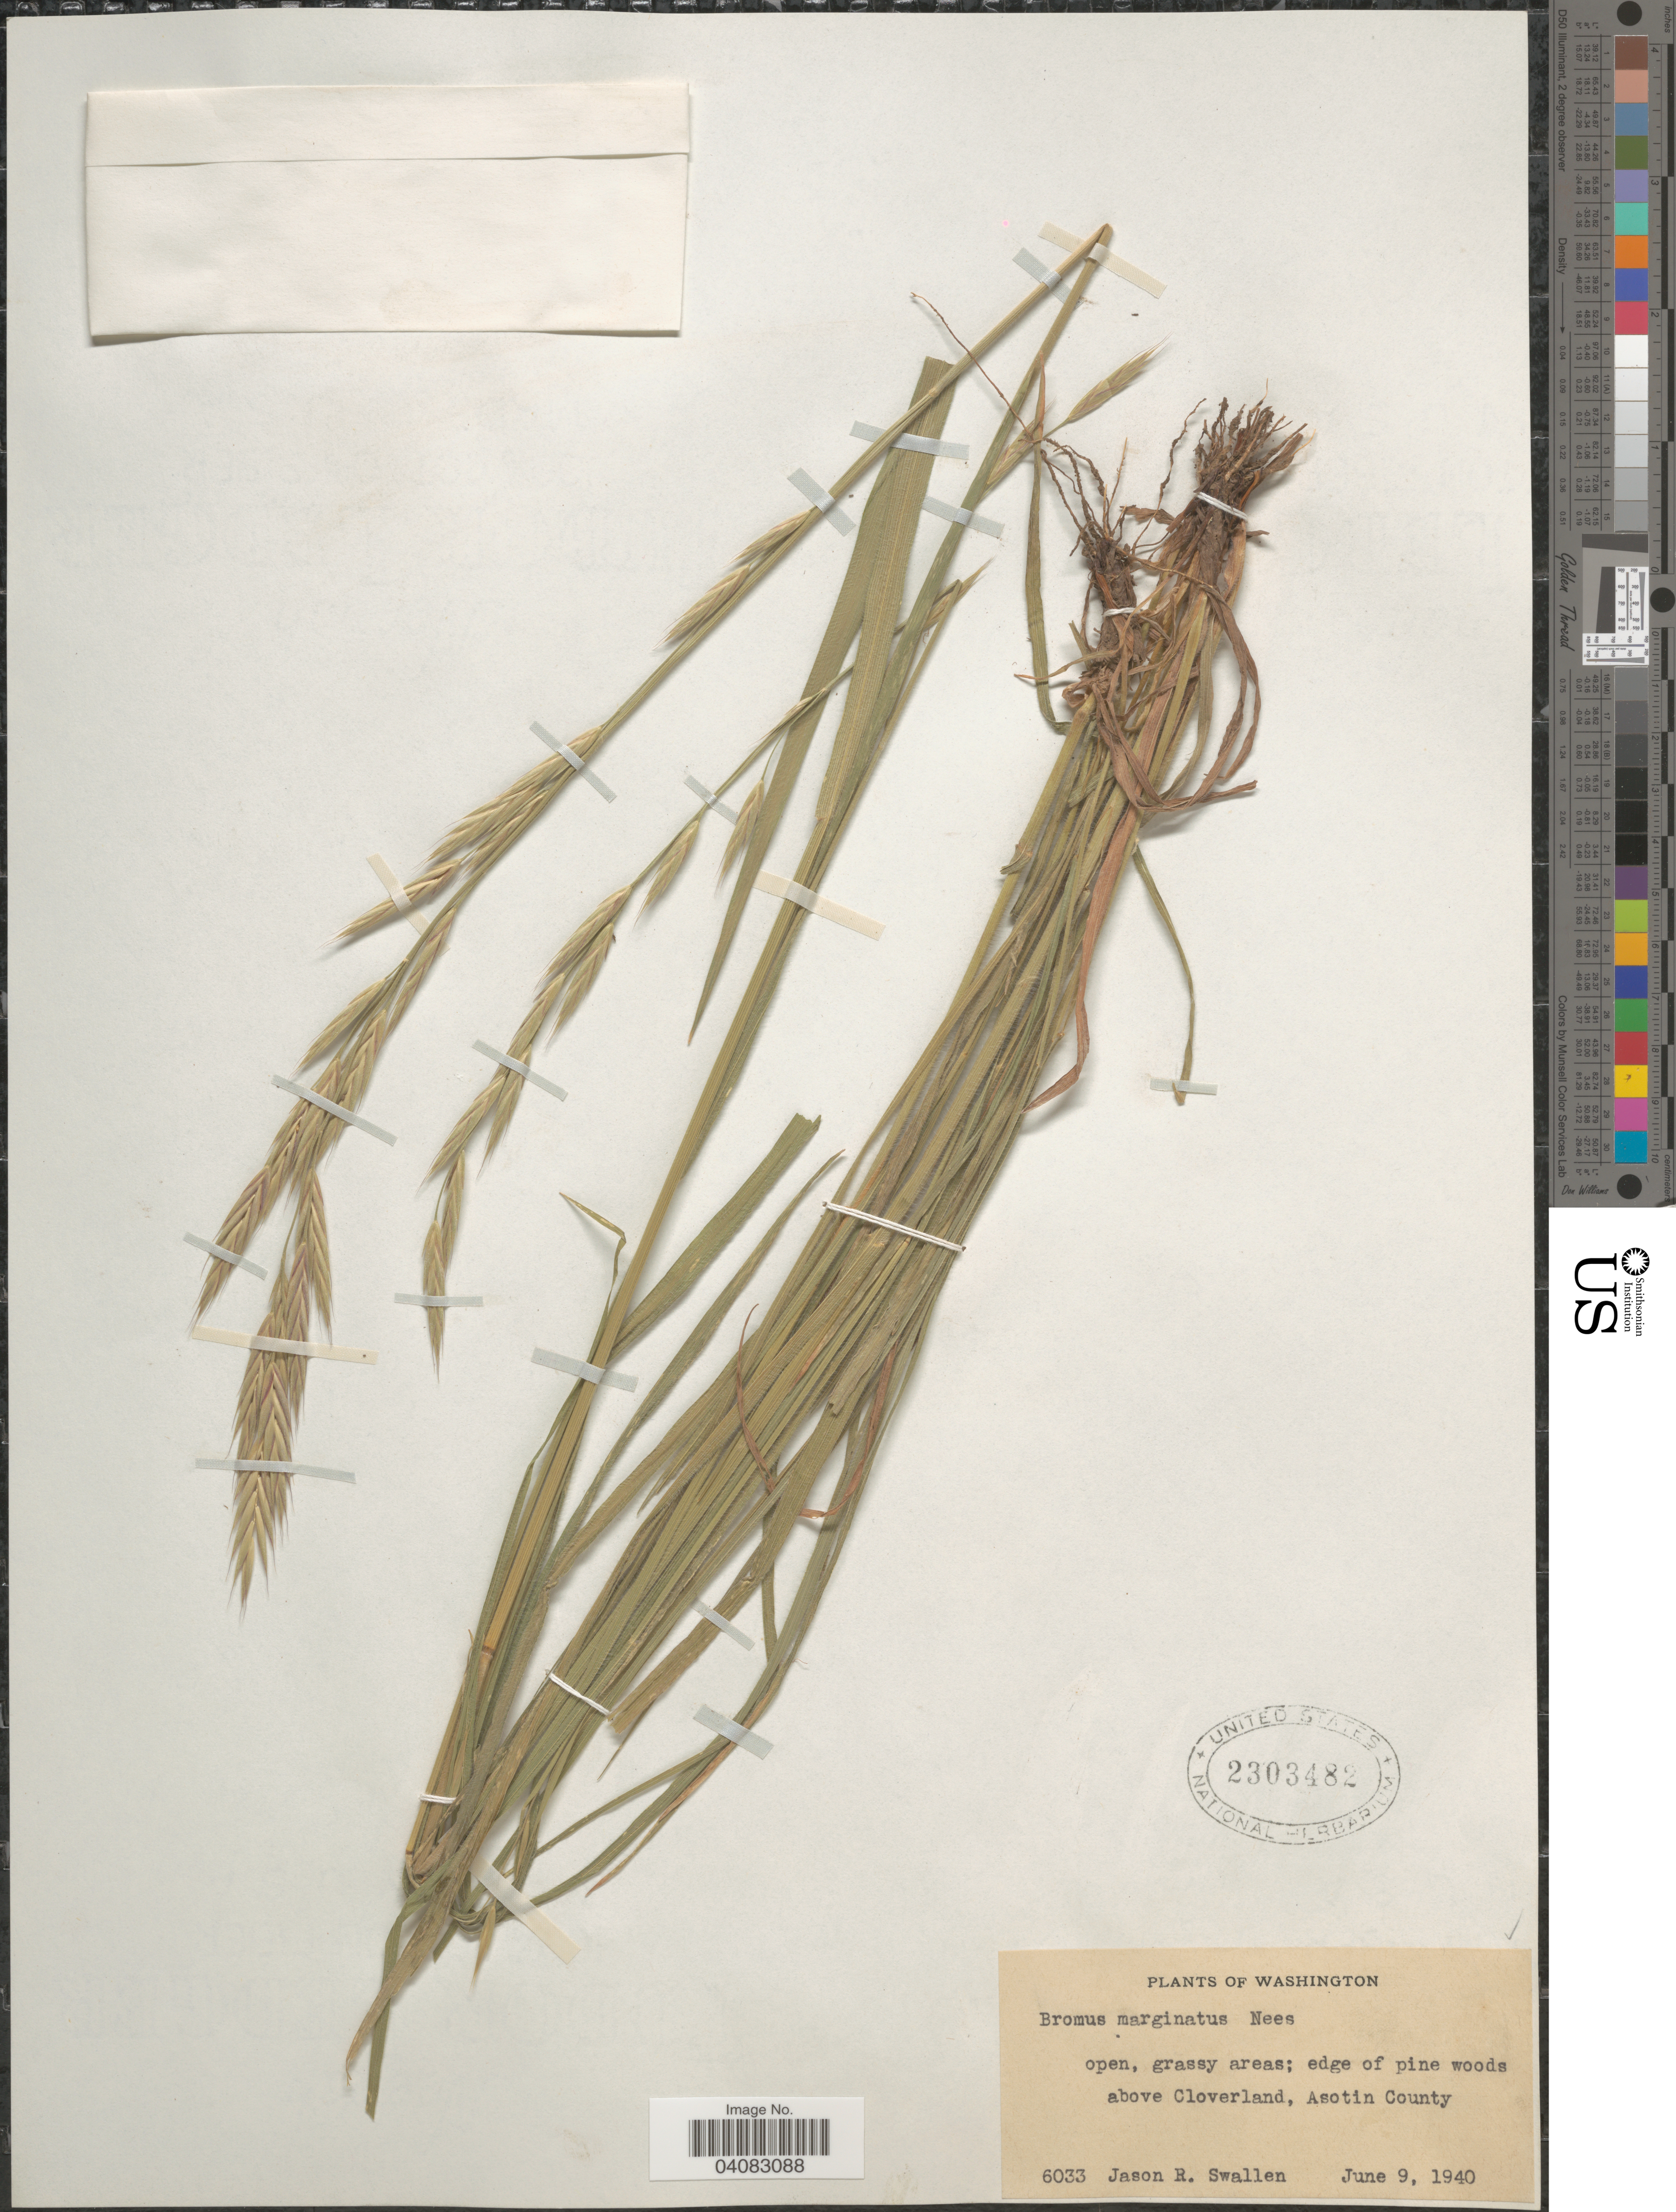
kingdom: Plantae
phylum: Tracheophyta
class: Liliopsida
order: Poales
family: Poaceae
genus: Bromus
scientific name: Bromus marginatus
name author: Nees ex Steud.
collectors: J. R. Swallen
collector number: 6033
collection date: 1940-06-09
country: United States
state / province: Washington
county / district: Asotin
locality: Open, grassy areas; edge of pine woods above Cloverland, Asotin County.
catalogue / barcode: US 2303482